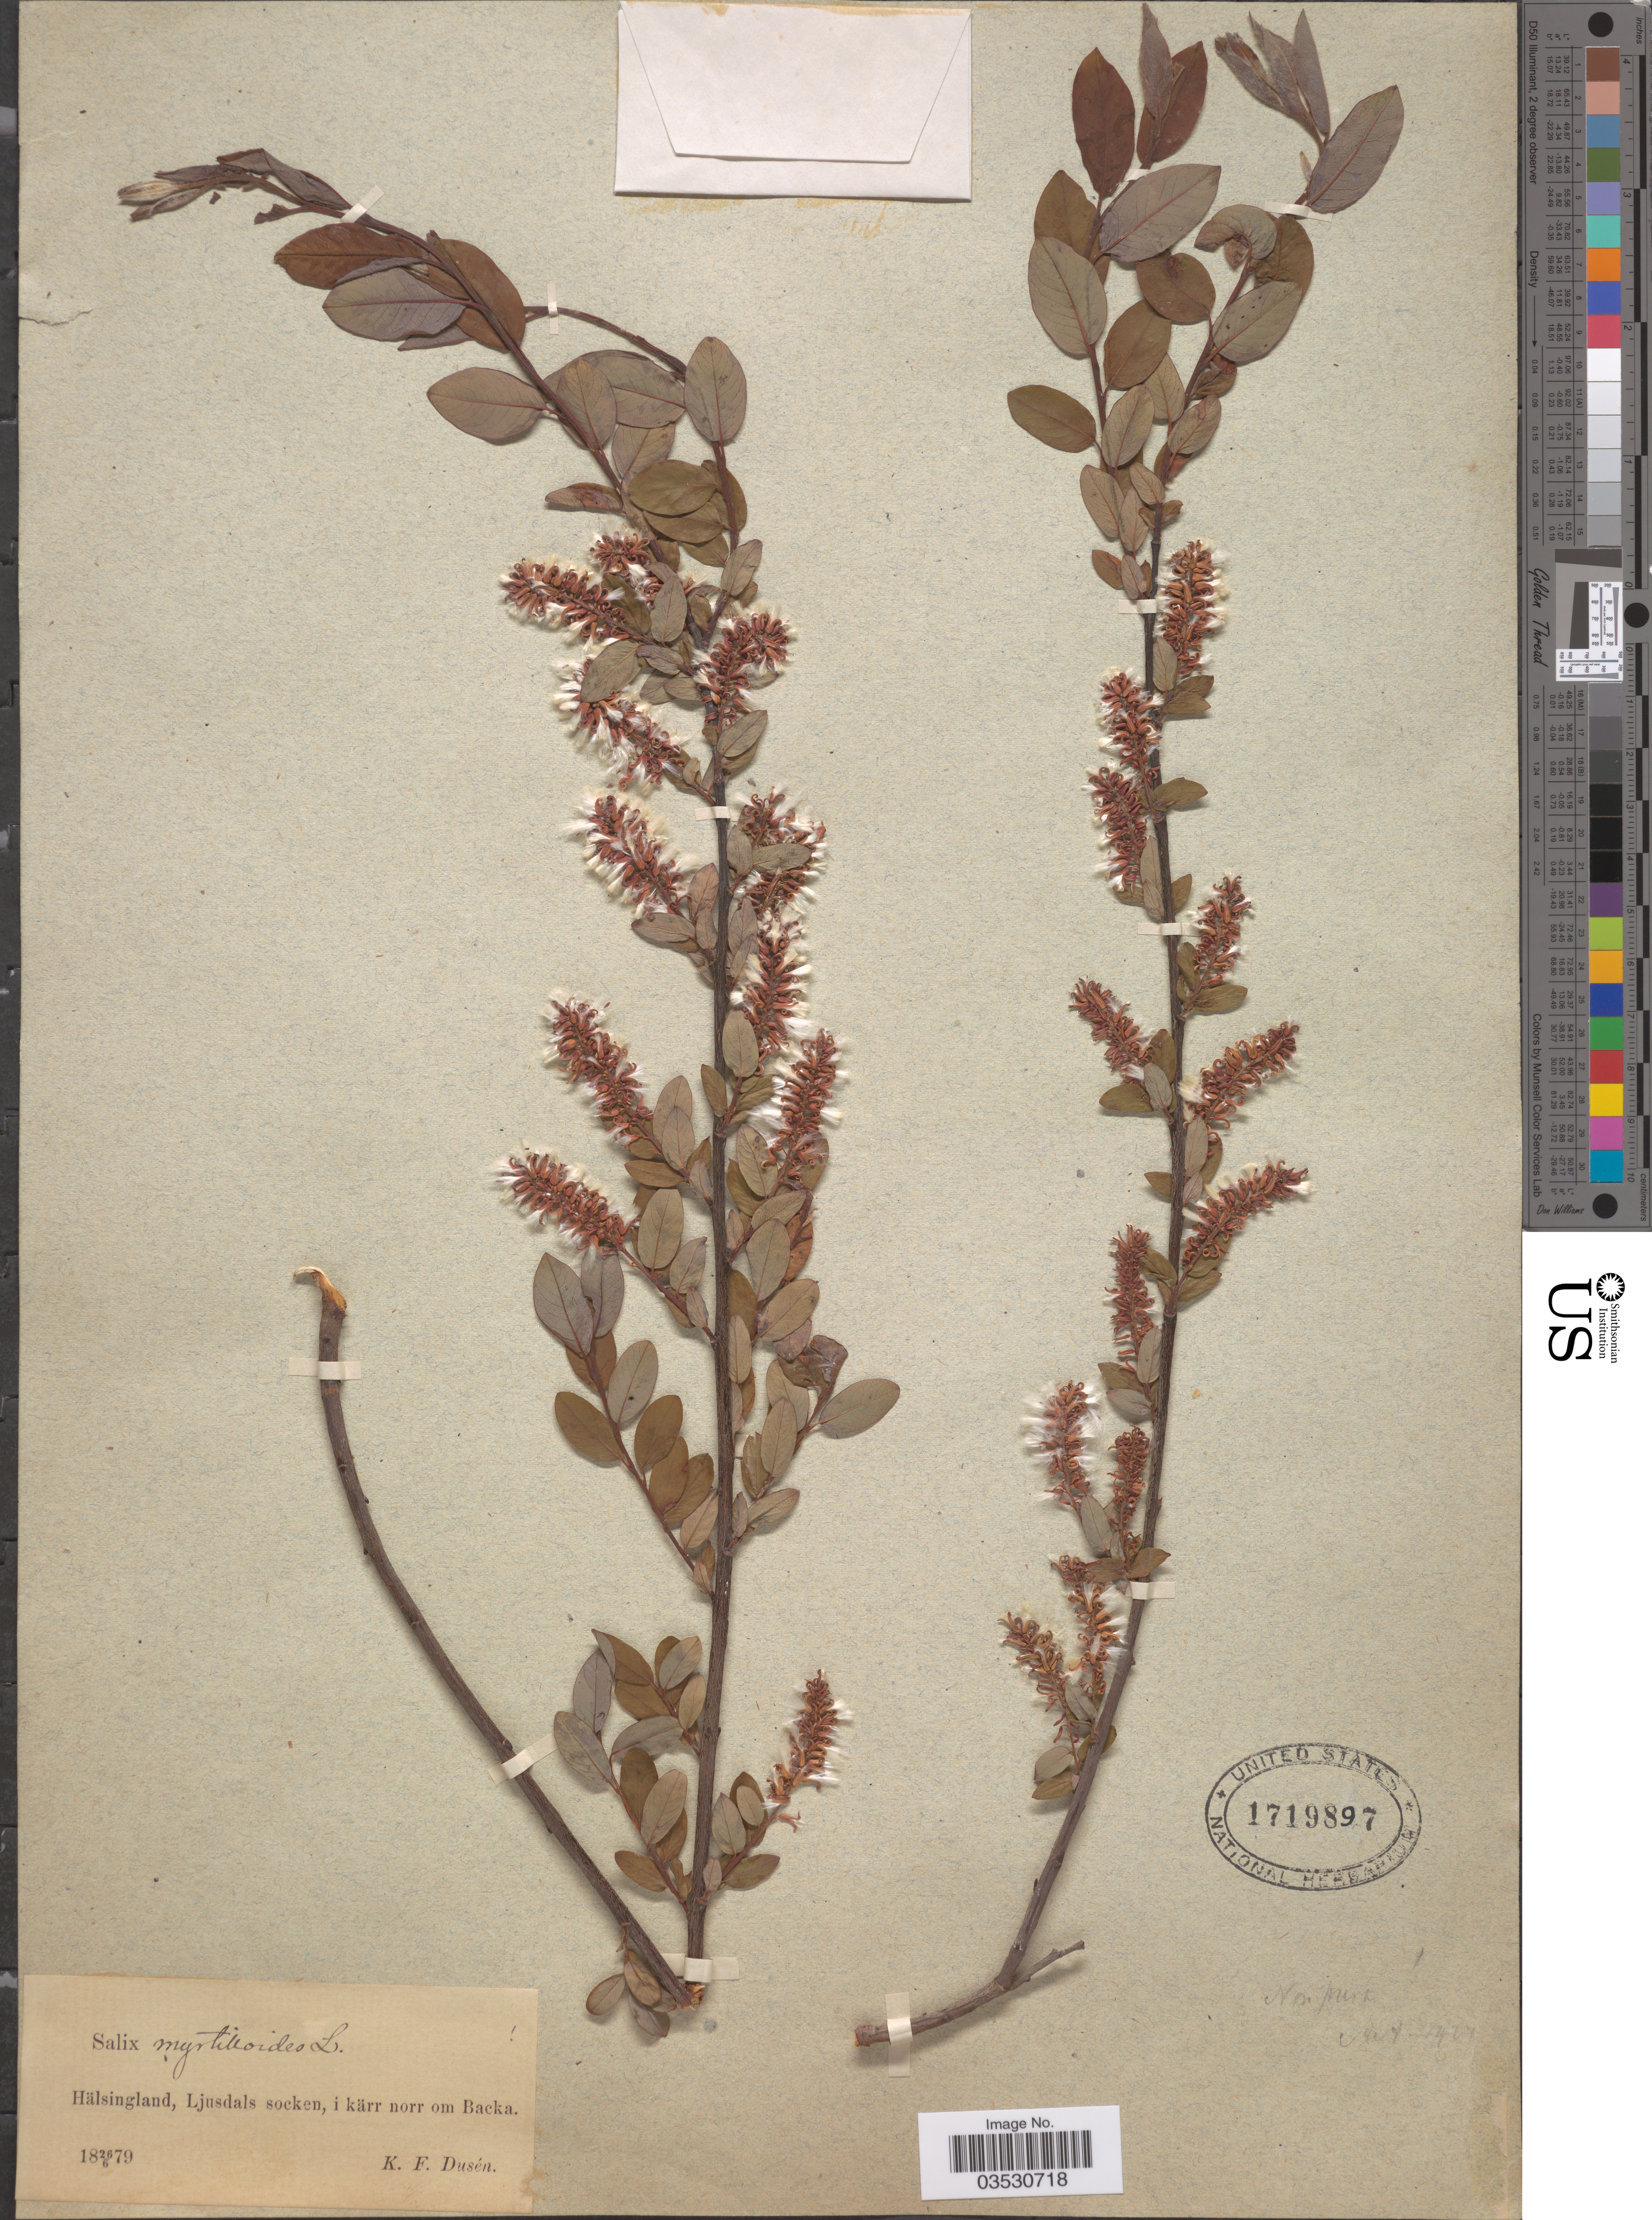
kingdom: Plantae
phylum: Tracheophyta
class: Magnoliopsida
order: Malpighiales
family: Salicaceae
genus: Salix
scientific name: Salix myrtilloides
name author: L.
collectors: K. Dusén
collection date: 1879-06-26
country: Sweden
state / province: Gavleborg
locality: Hälsingland, Ljusdals socken, i kärr norr om Backa.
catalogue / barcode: US 1719897